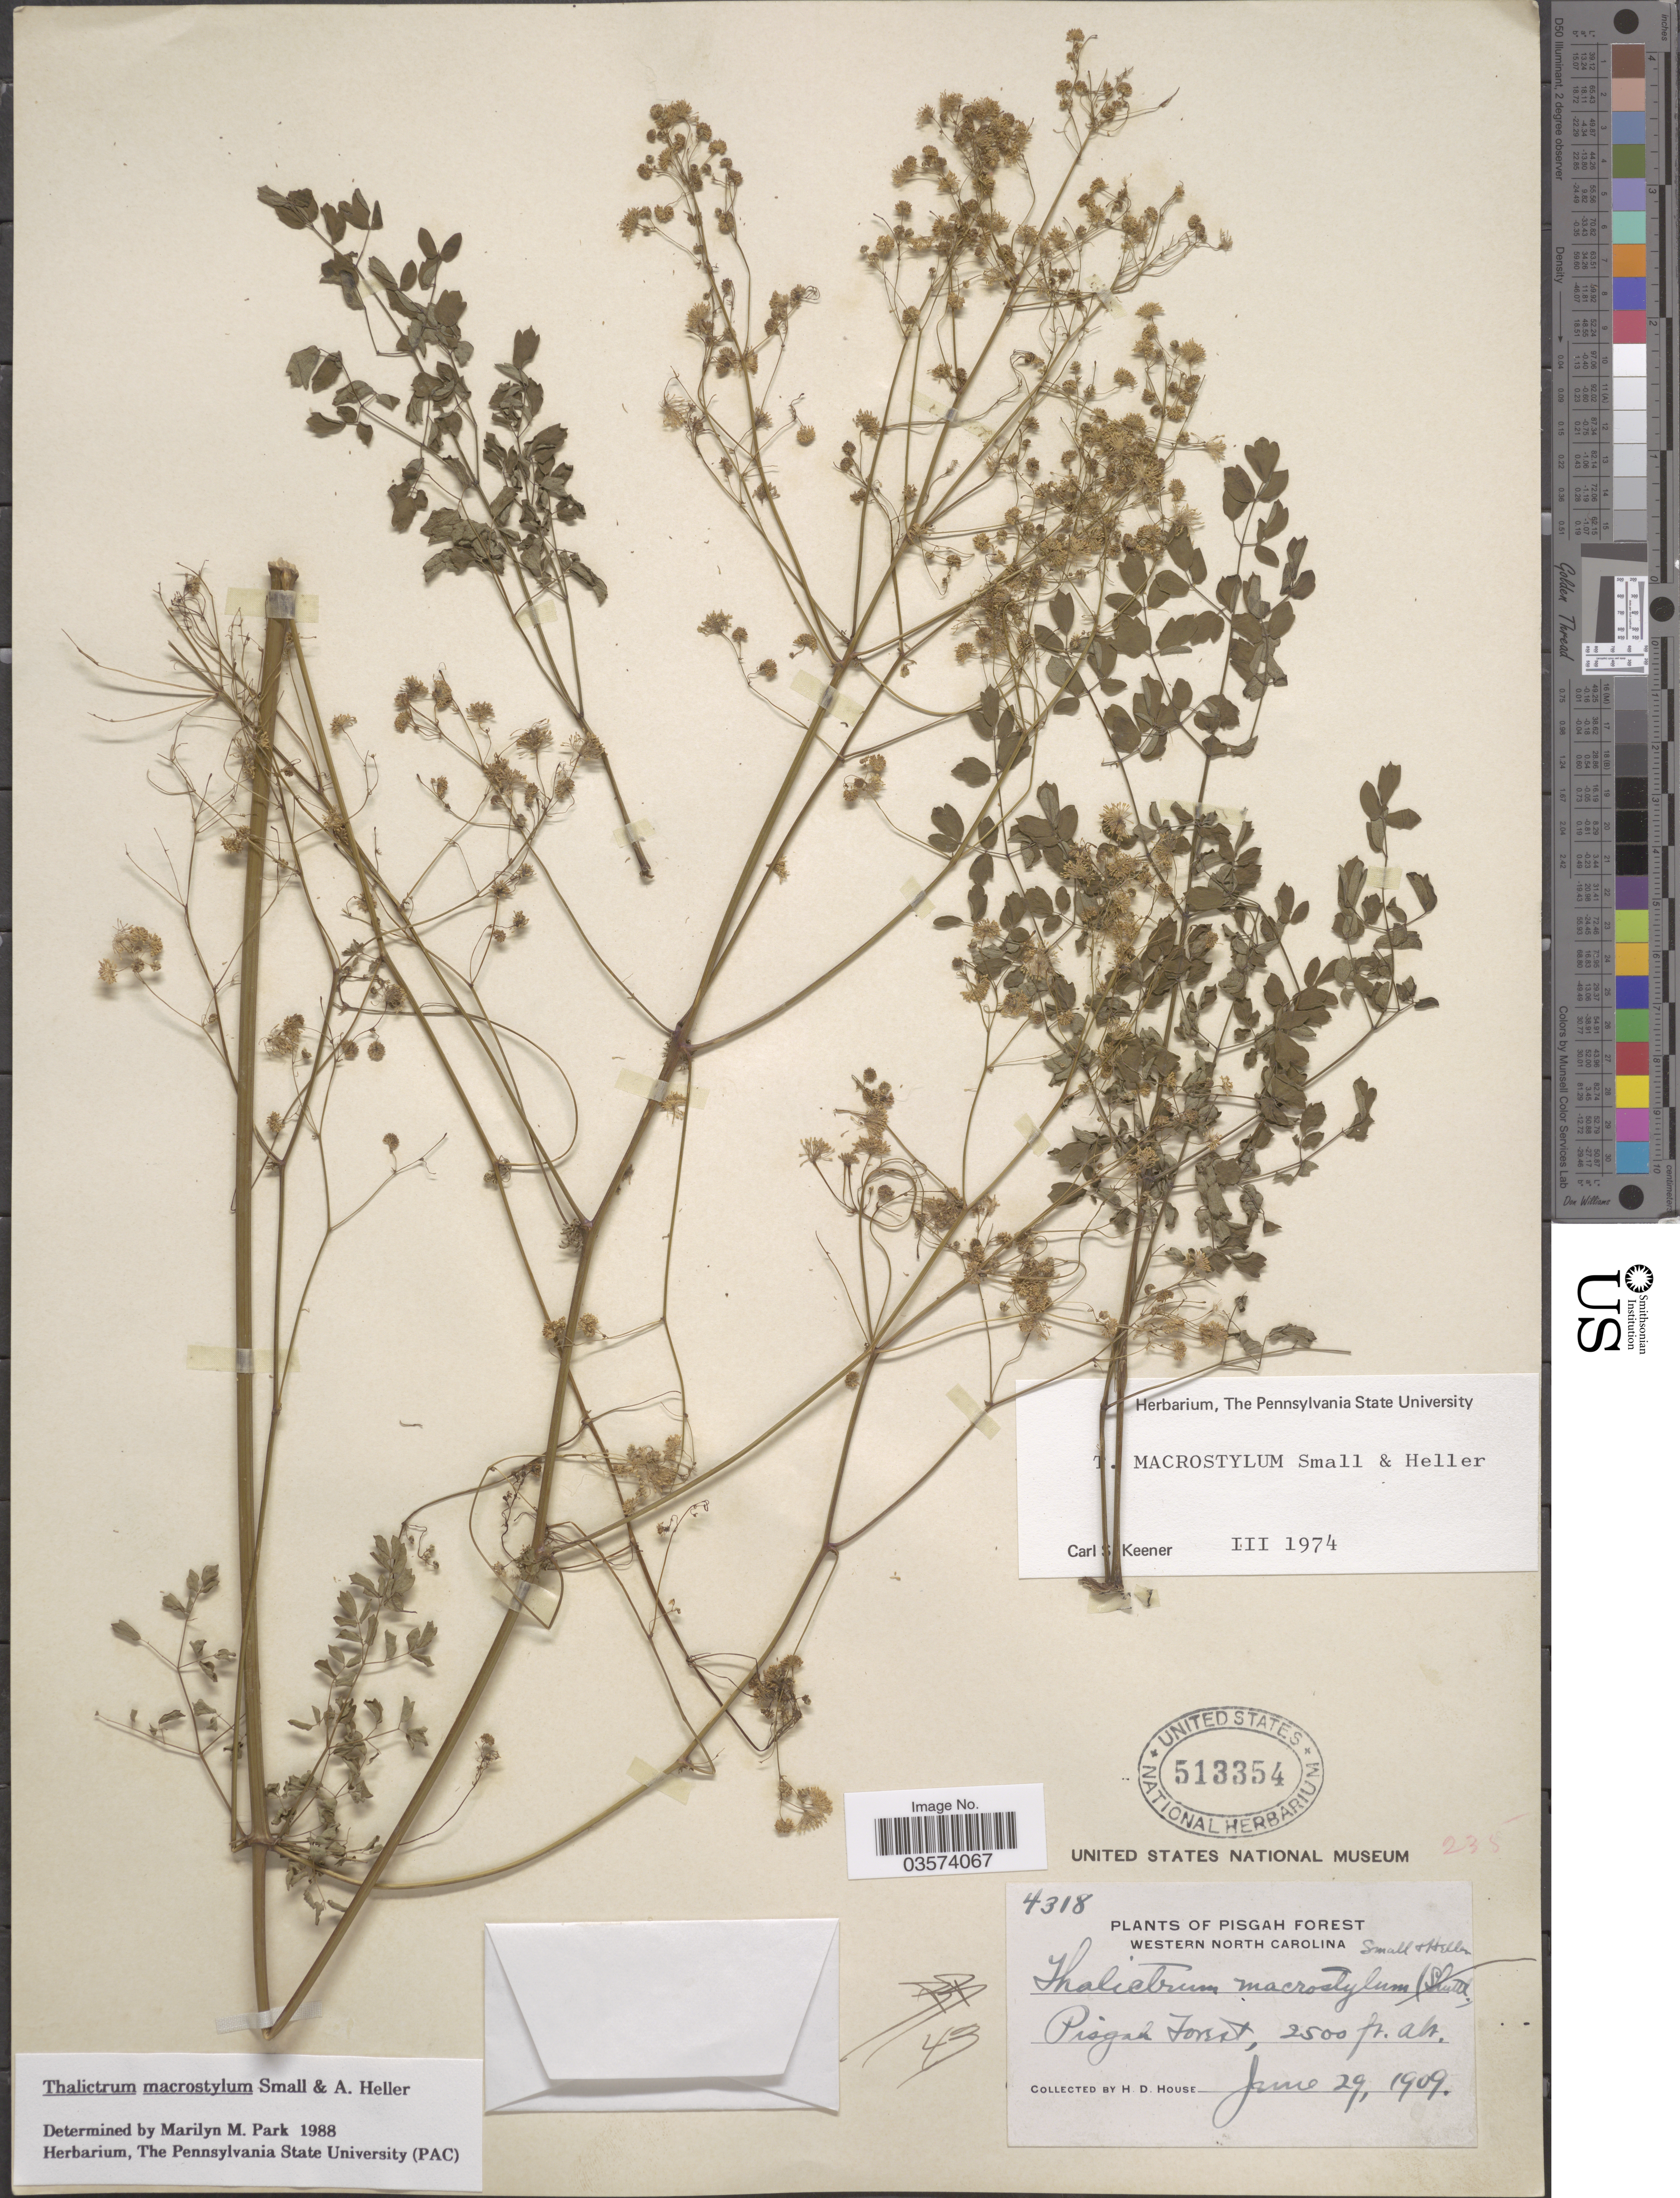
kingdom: Plantae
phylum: Tracheophyta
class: Magnoliopsida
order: Ranunculales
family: Ranunculaceae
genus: Thalictrum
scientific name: Thalictrum macrostylum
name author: Small & A. Heller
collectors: H. D. House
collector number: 4318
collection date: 1909-06-29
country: United States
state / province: North Carolina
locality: Pisgah Forest. Western North Carolina. Pisgah Forest.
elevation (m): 762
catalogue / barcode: US 513354